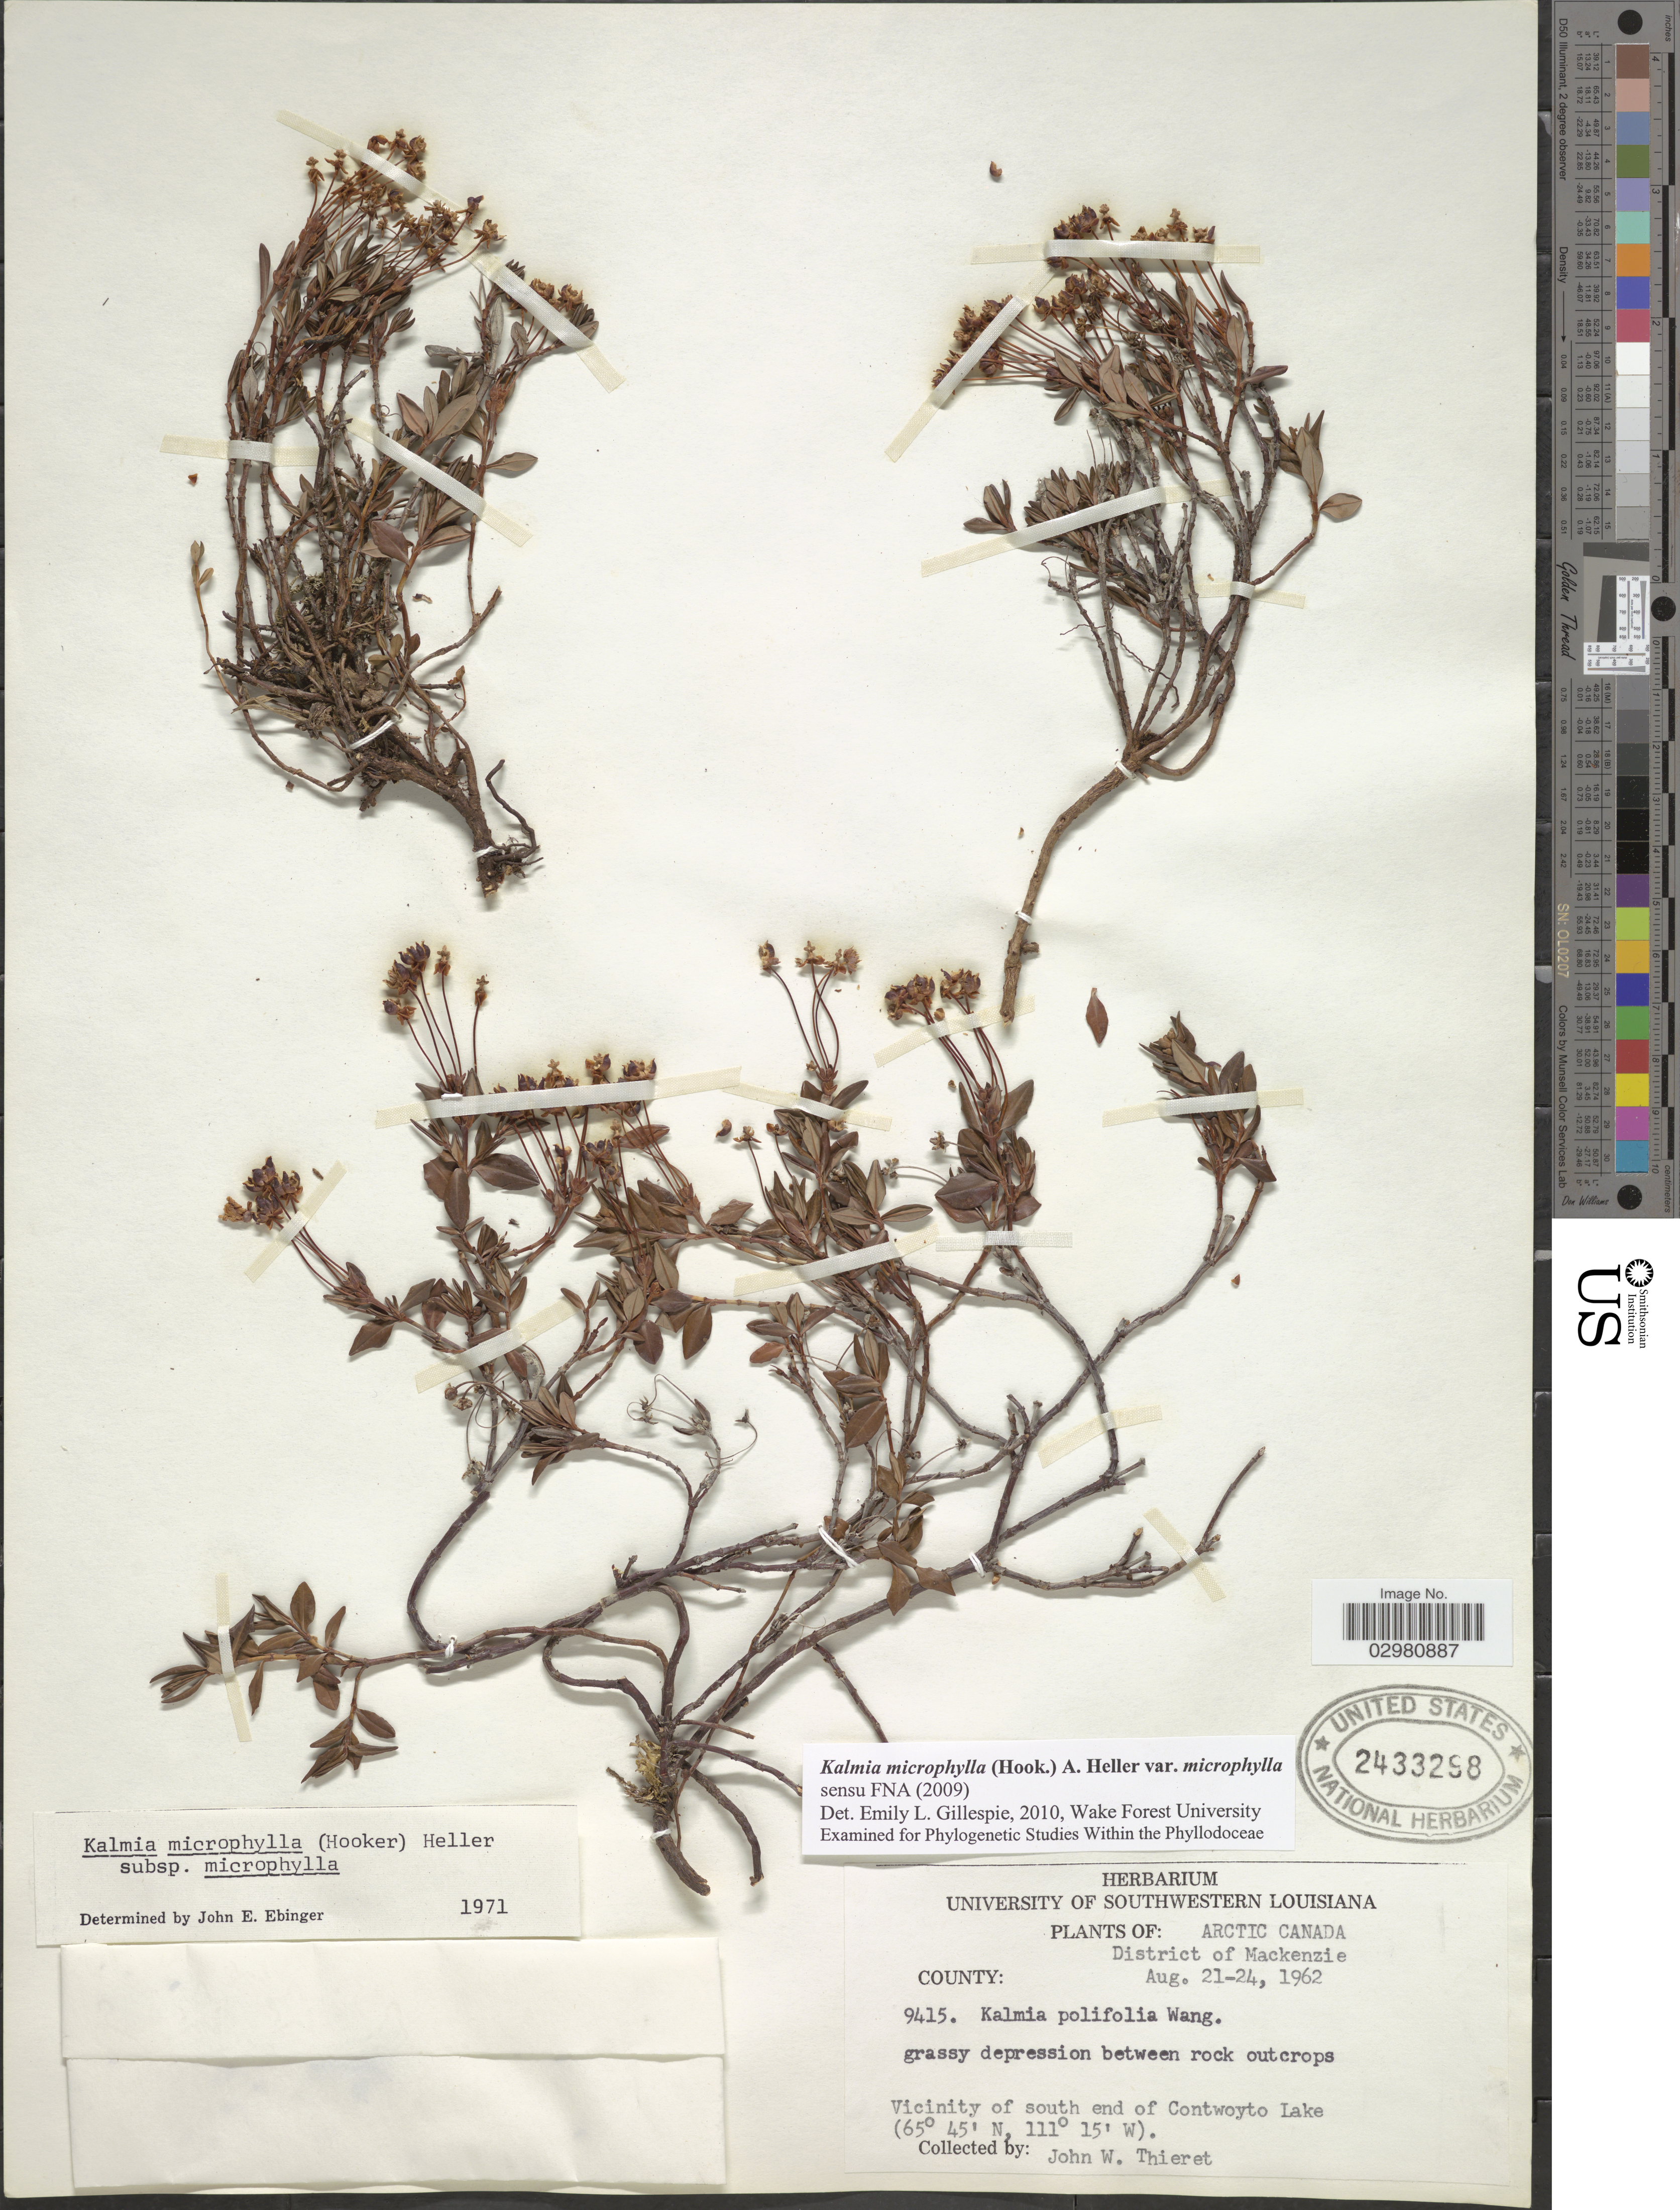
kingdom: Plantae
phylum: Tracheophyta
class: Magnoliopsida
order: Ericales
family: Ericaceae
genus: Kalmia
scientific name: Kalmia microphylla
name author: (Hook.) A. Heller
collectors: J. W. Thieret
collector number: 9415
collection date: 1962-08-21/1962-08-24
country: Canada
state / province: Nunavut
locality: Arctic Canada. District of Mackenzie. Vicinity of south end of Contwoyto Lake.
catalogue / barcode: US 2433298